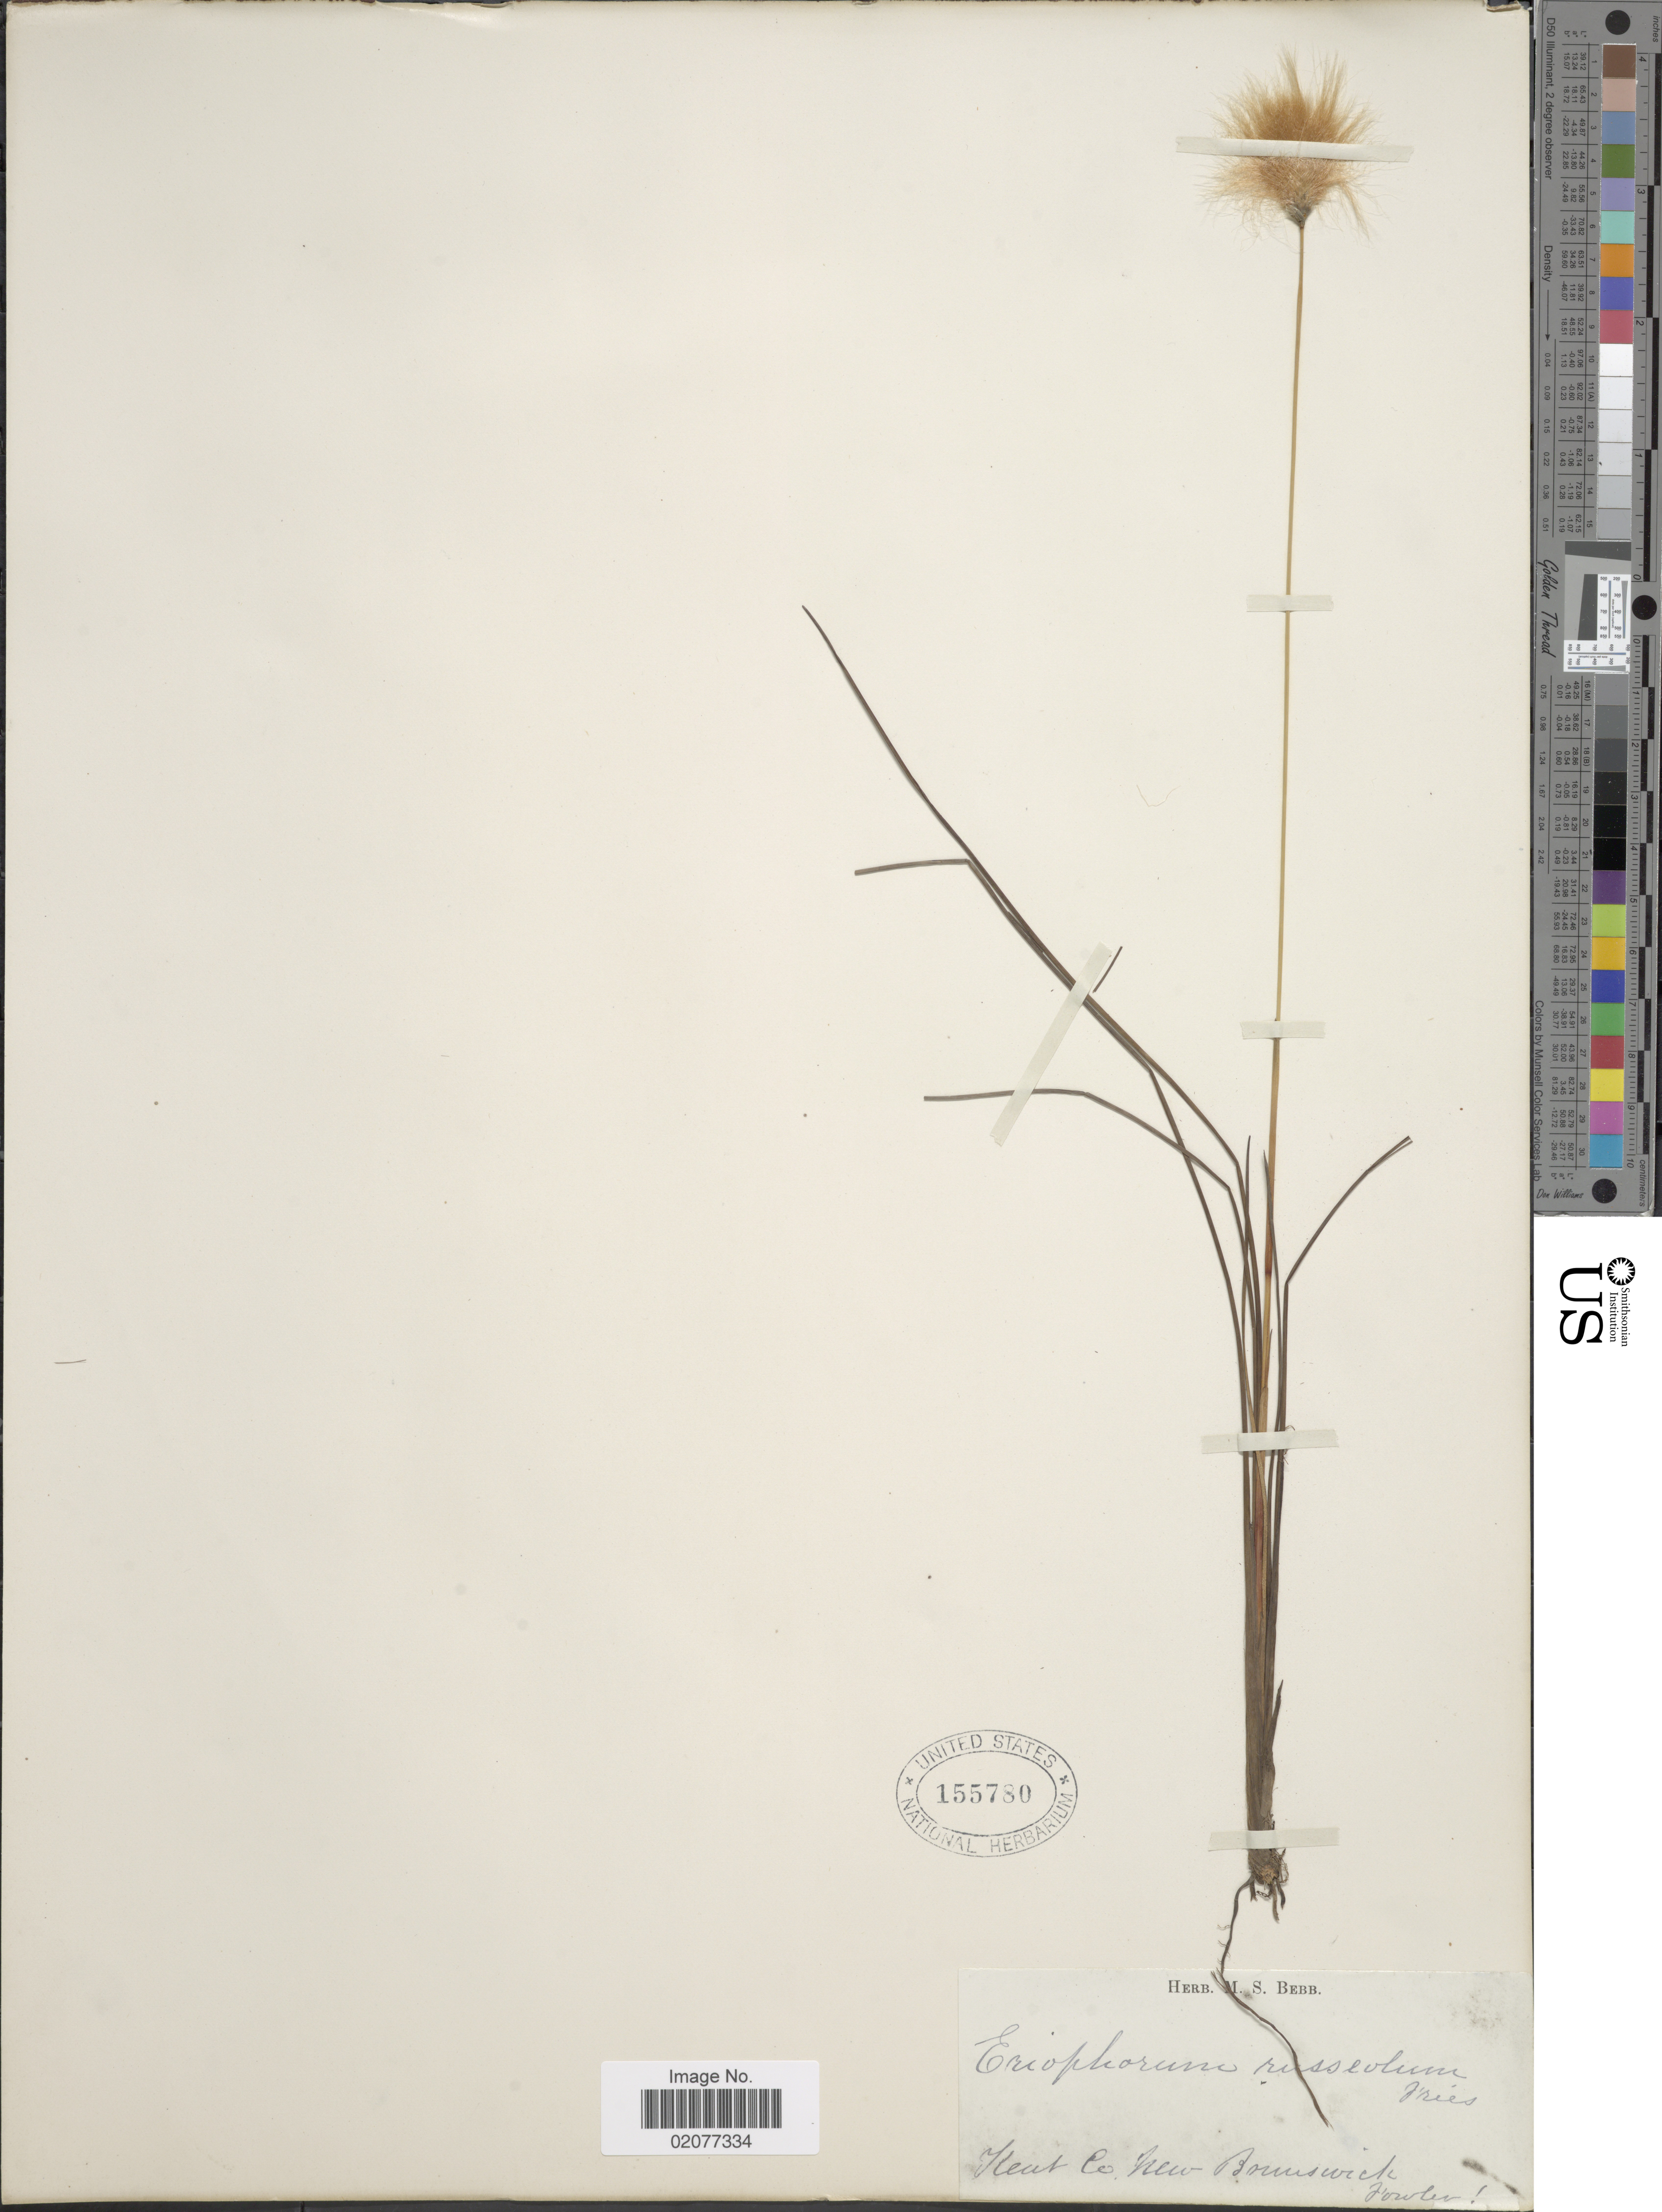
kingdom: Plantae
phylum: Tracheophyta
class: Liliopsida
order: Poales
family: Cyperaceae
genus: Eriophorum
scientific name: Eriophorum chamissonis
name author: C.A. Mey.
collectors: J. P. Fowler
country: Canada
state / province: New Brunswick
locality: Kent Co New Brunswick.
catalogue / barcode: US 155780